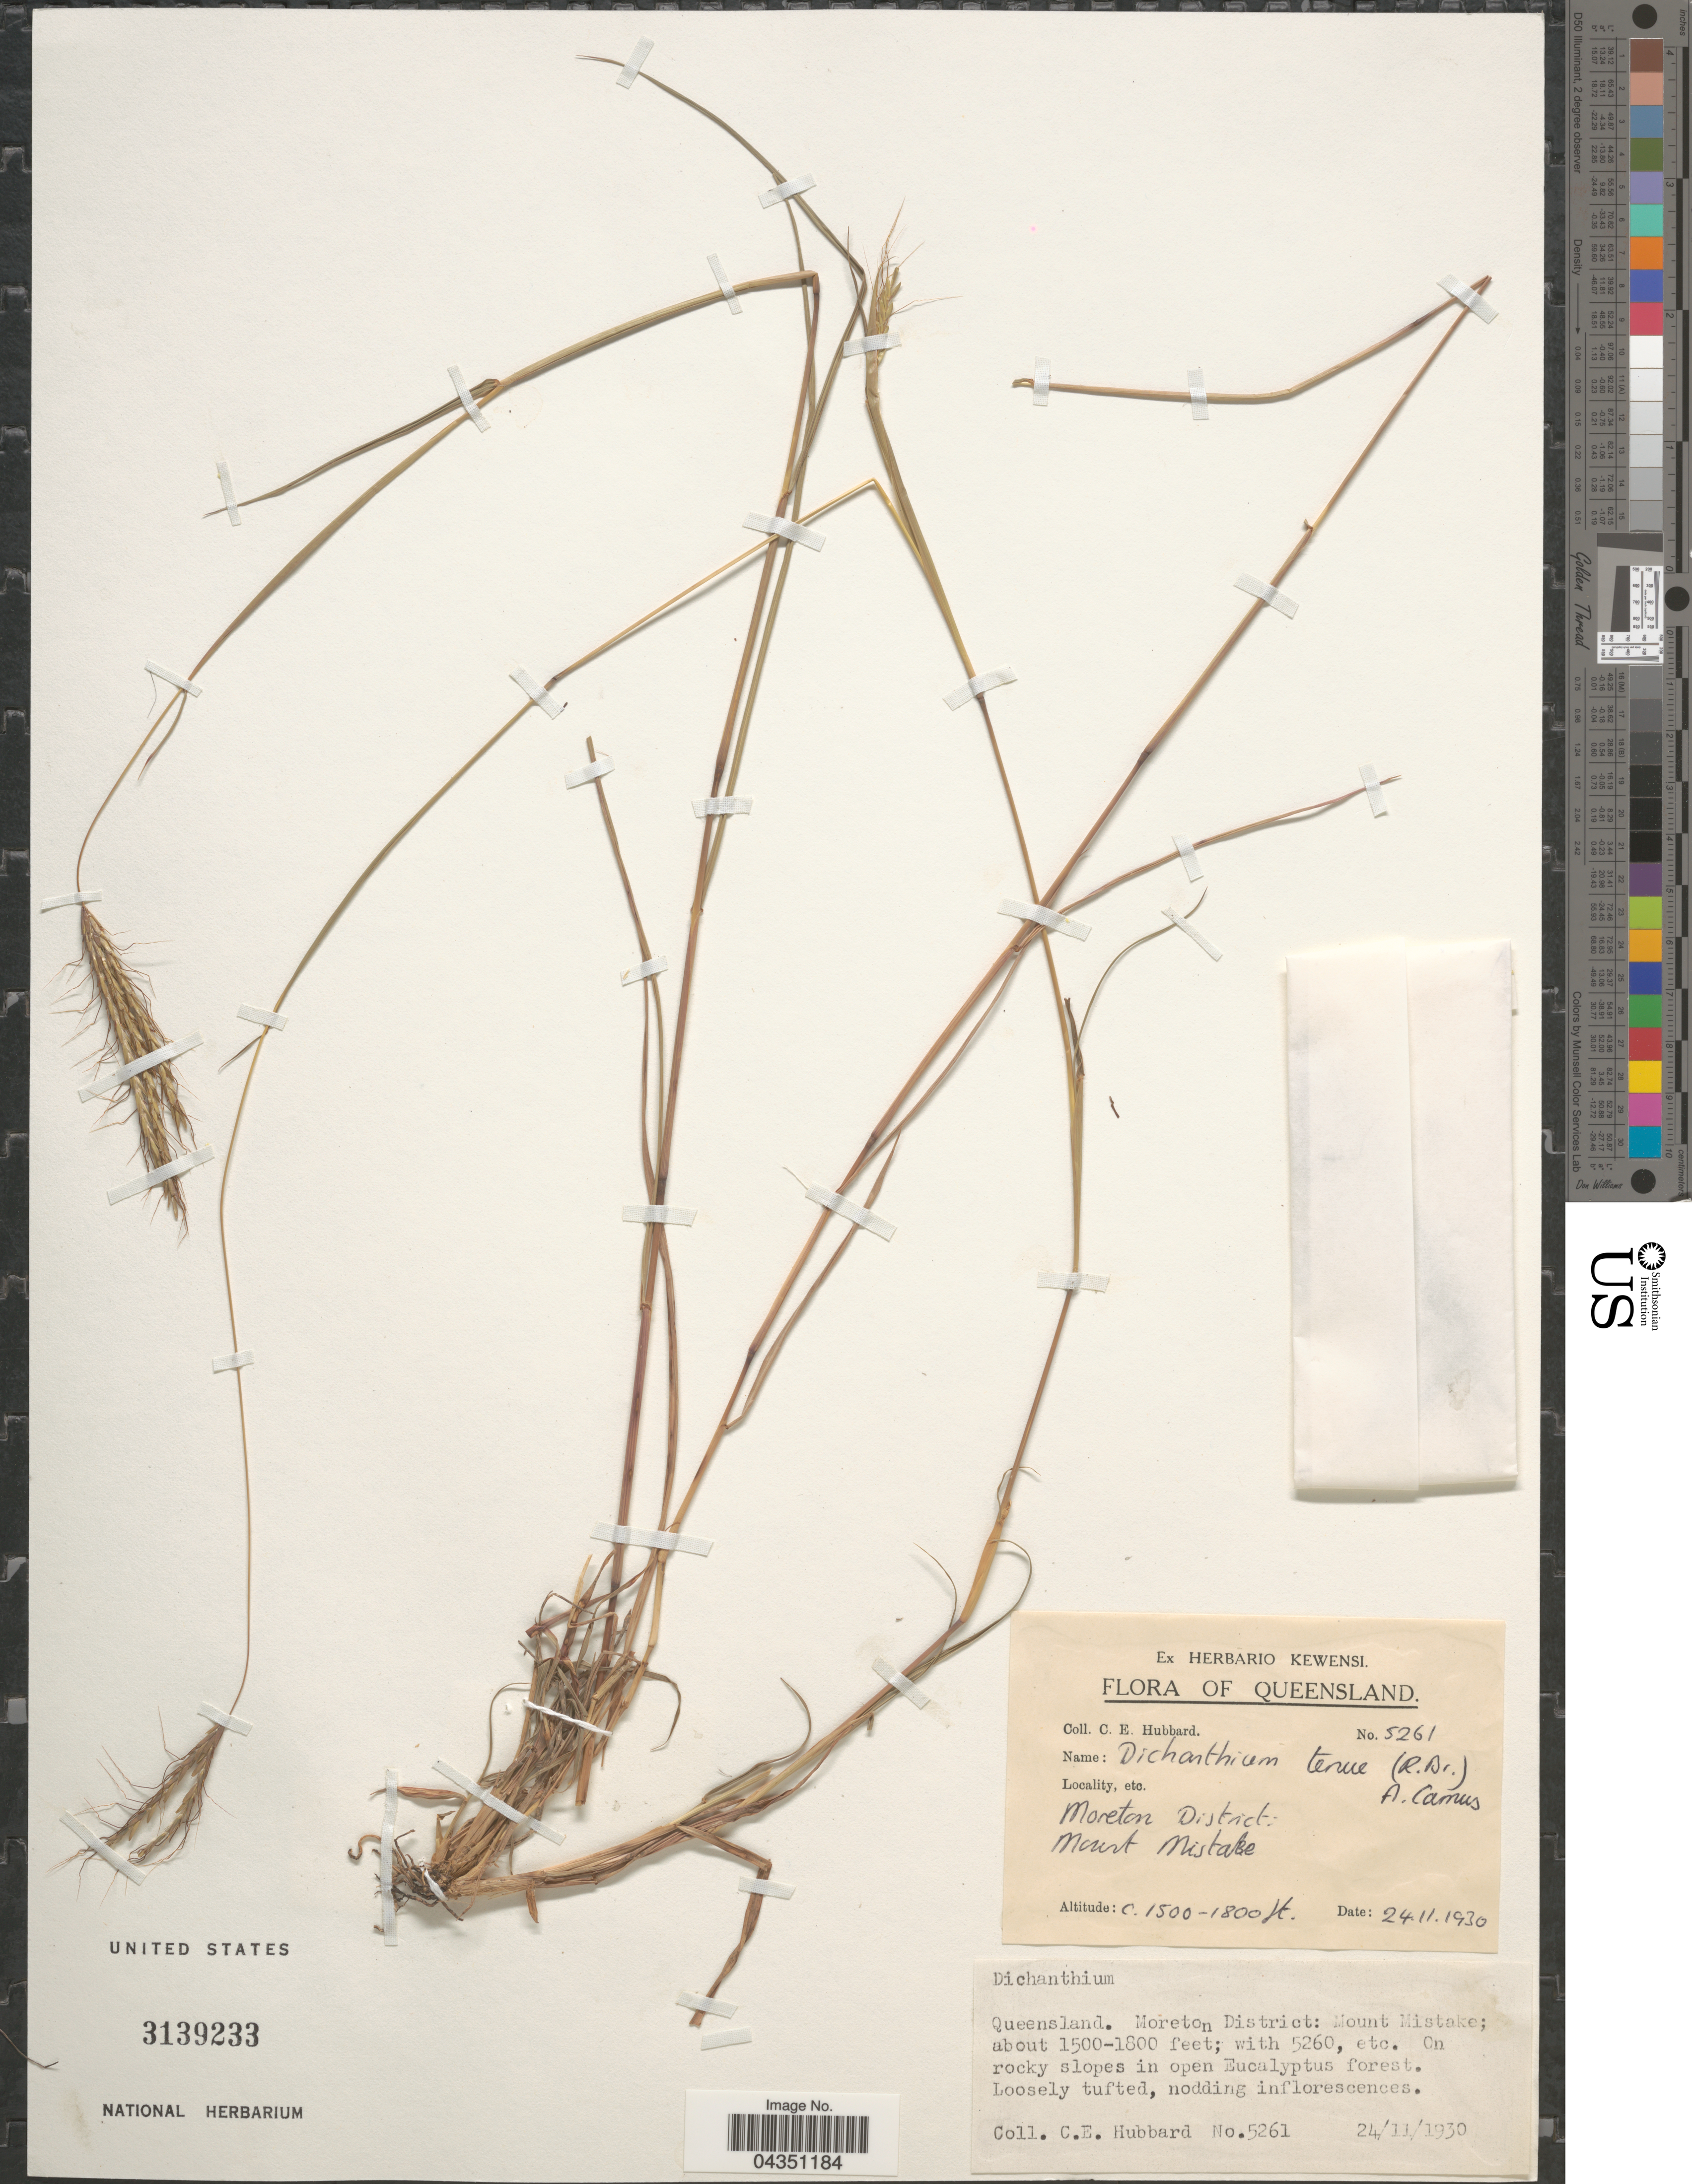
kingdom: Plantae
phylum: Tracheophyta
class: Liliopsida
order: Poales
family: Poaceae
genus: Dichanthium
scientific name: Dichanthium tenue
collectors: C. E. Hubbard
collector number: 5261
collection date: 1930-11-24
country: Australia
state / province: Queensland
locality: Moreton District: Mount Mistake.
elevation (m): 457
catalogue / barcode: US 3139233